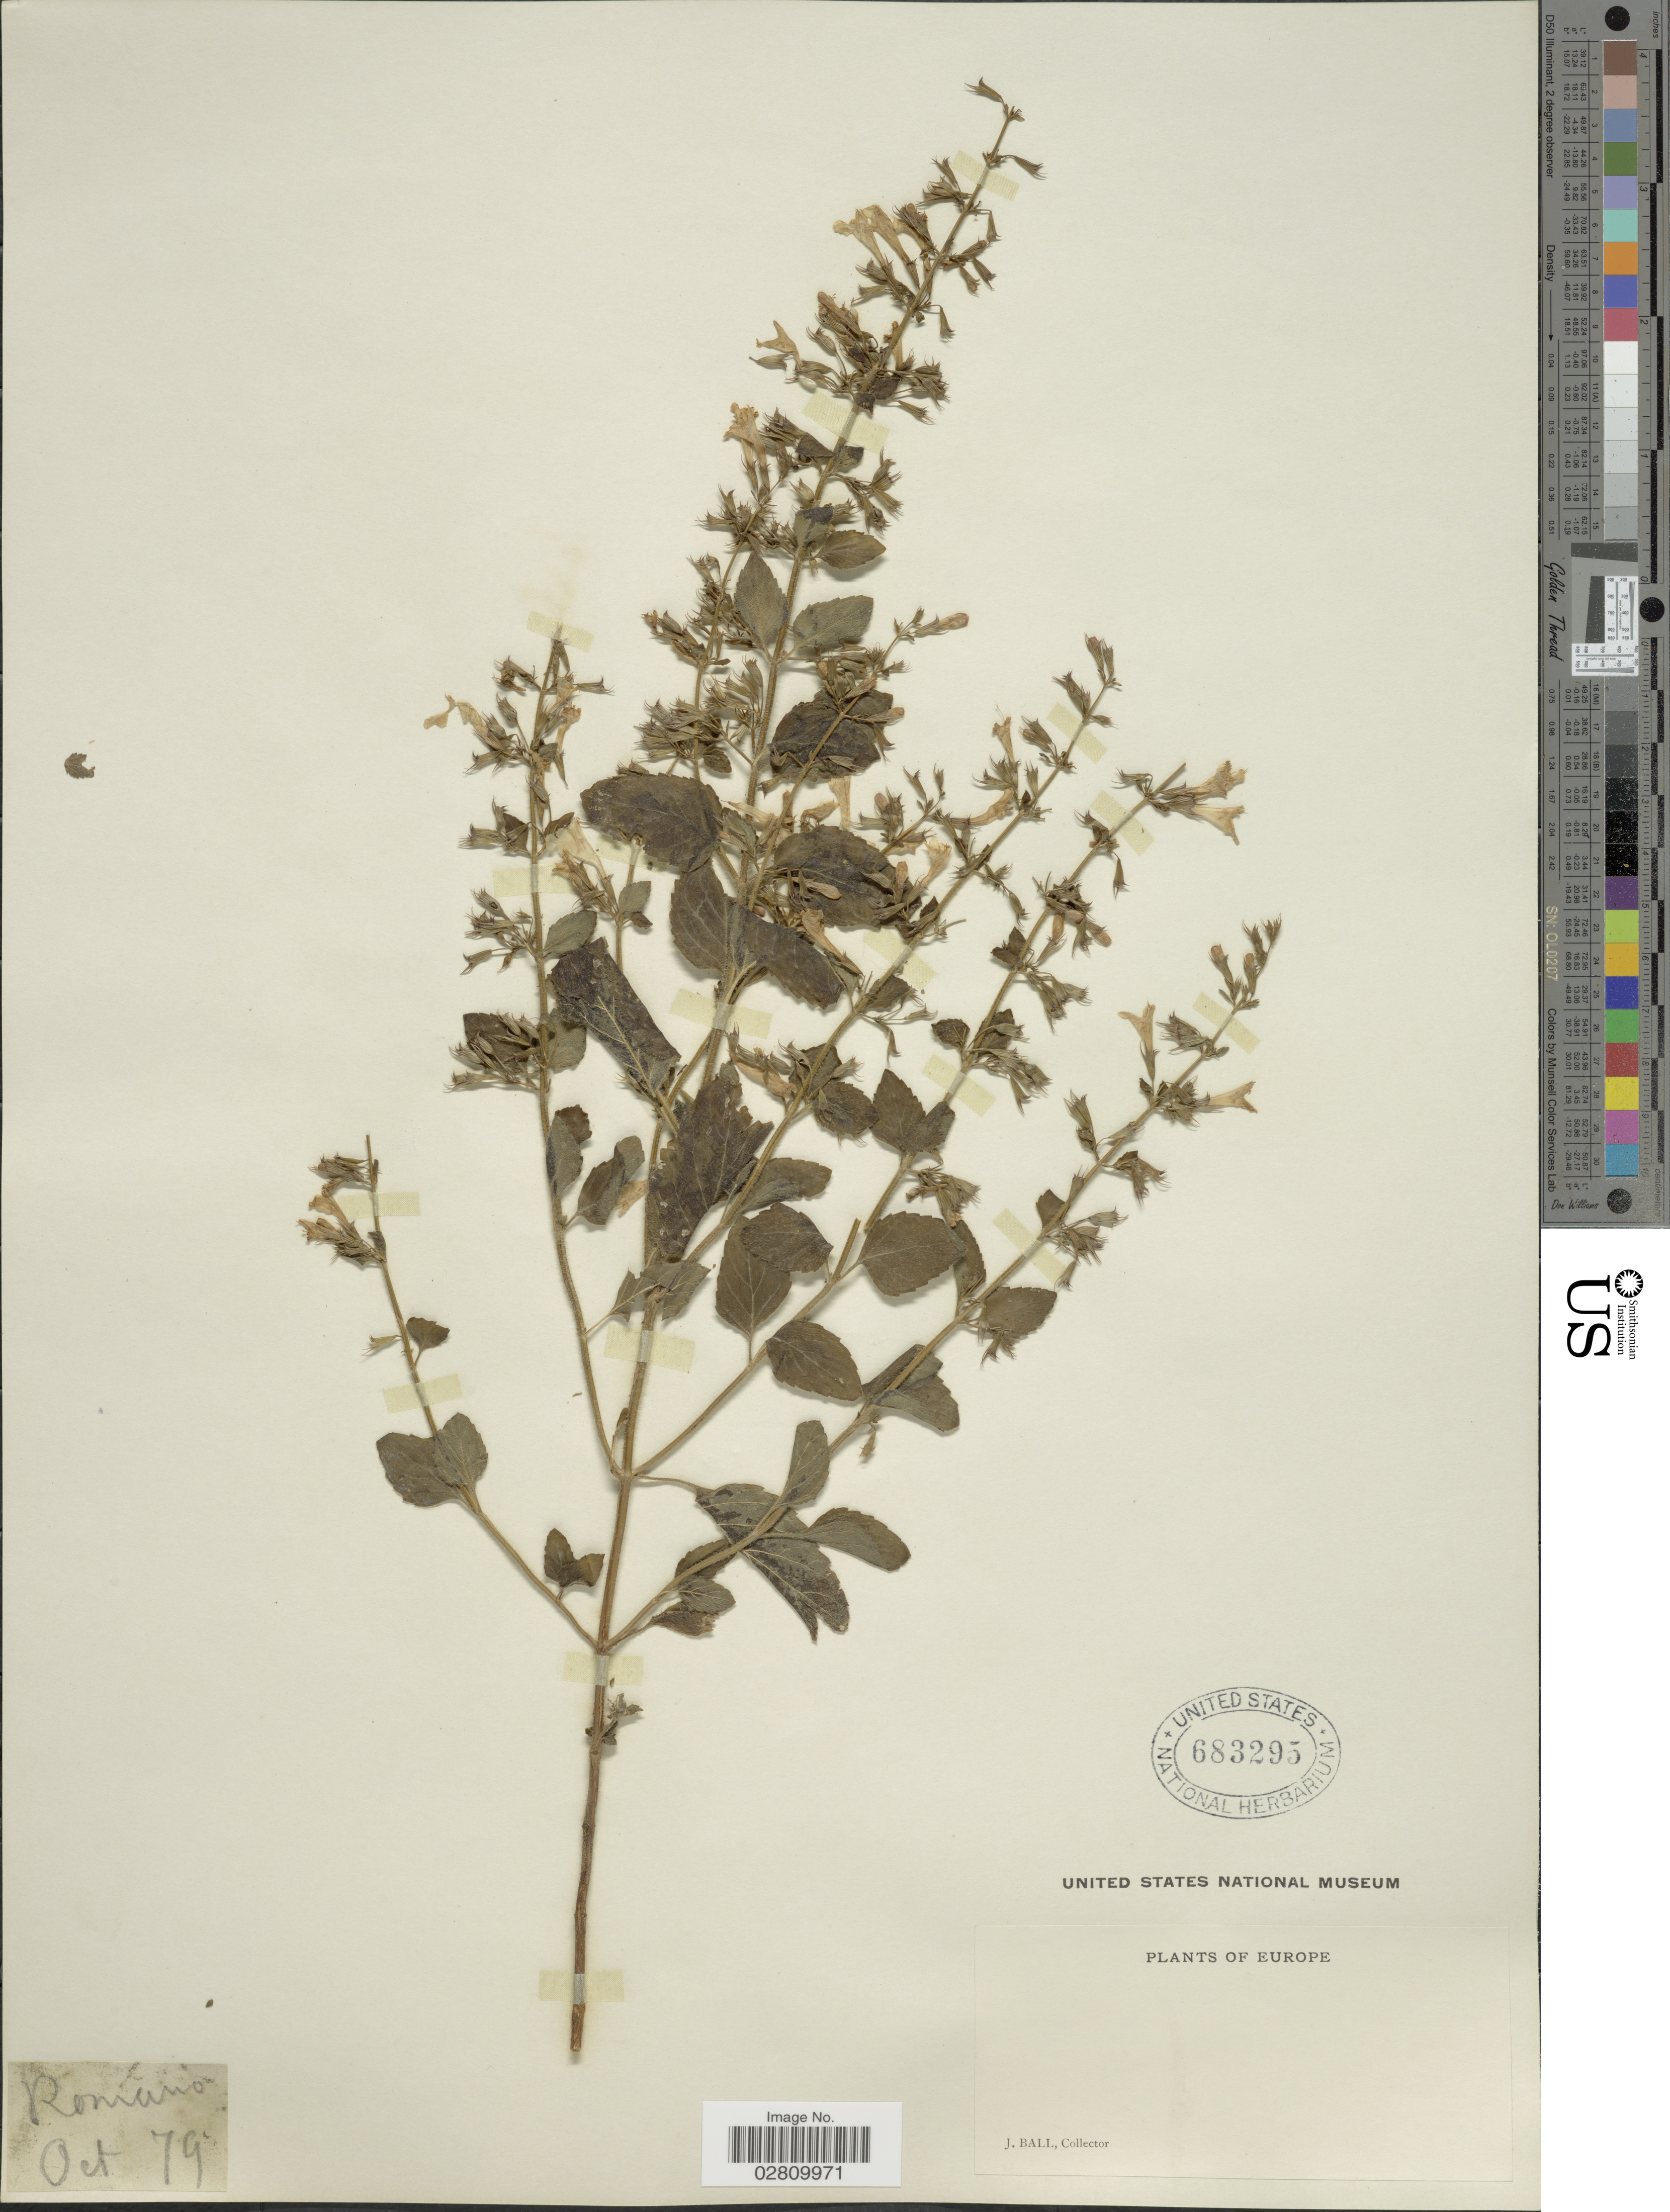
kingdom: Plantae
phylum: Tracheophyta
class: Magnoliopsida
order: Lamiales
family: Lamiaceae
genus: Calamintha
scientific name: Calamintha sp.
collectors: J. Ball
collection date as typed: Transcribed d/m/y: /10/79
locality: Romano, Europe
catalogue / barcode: US 683295